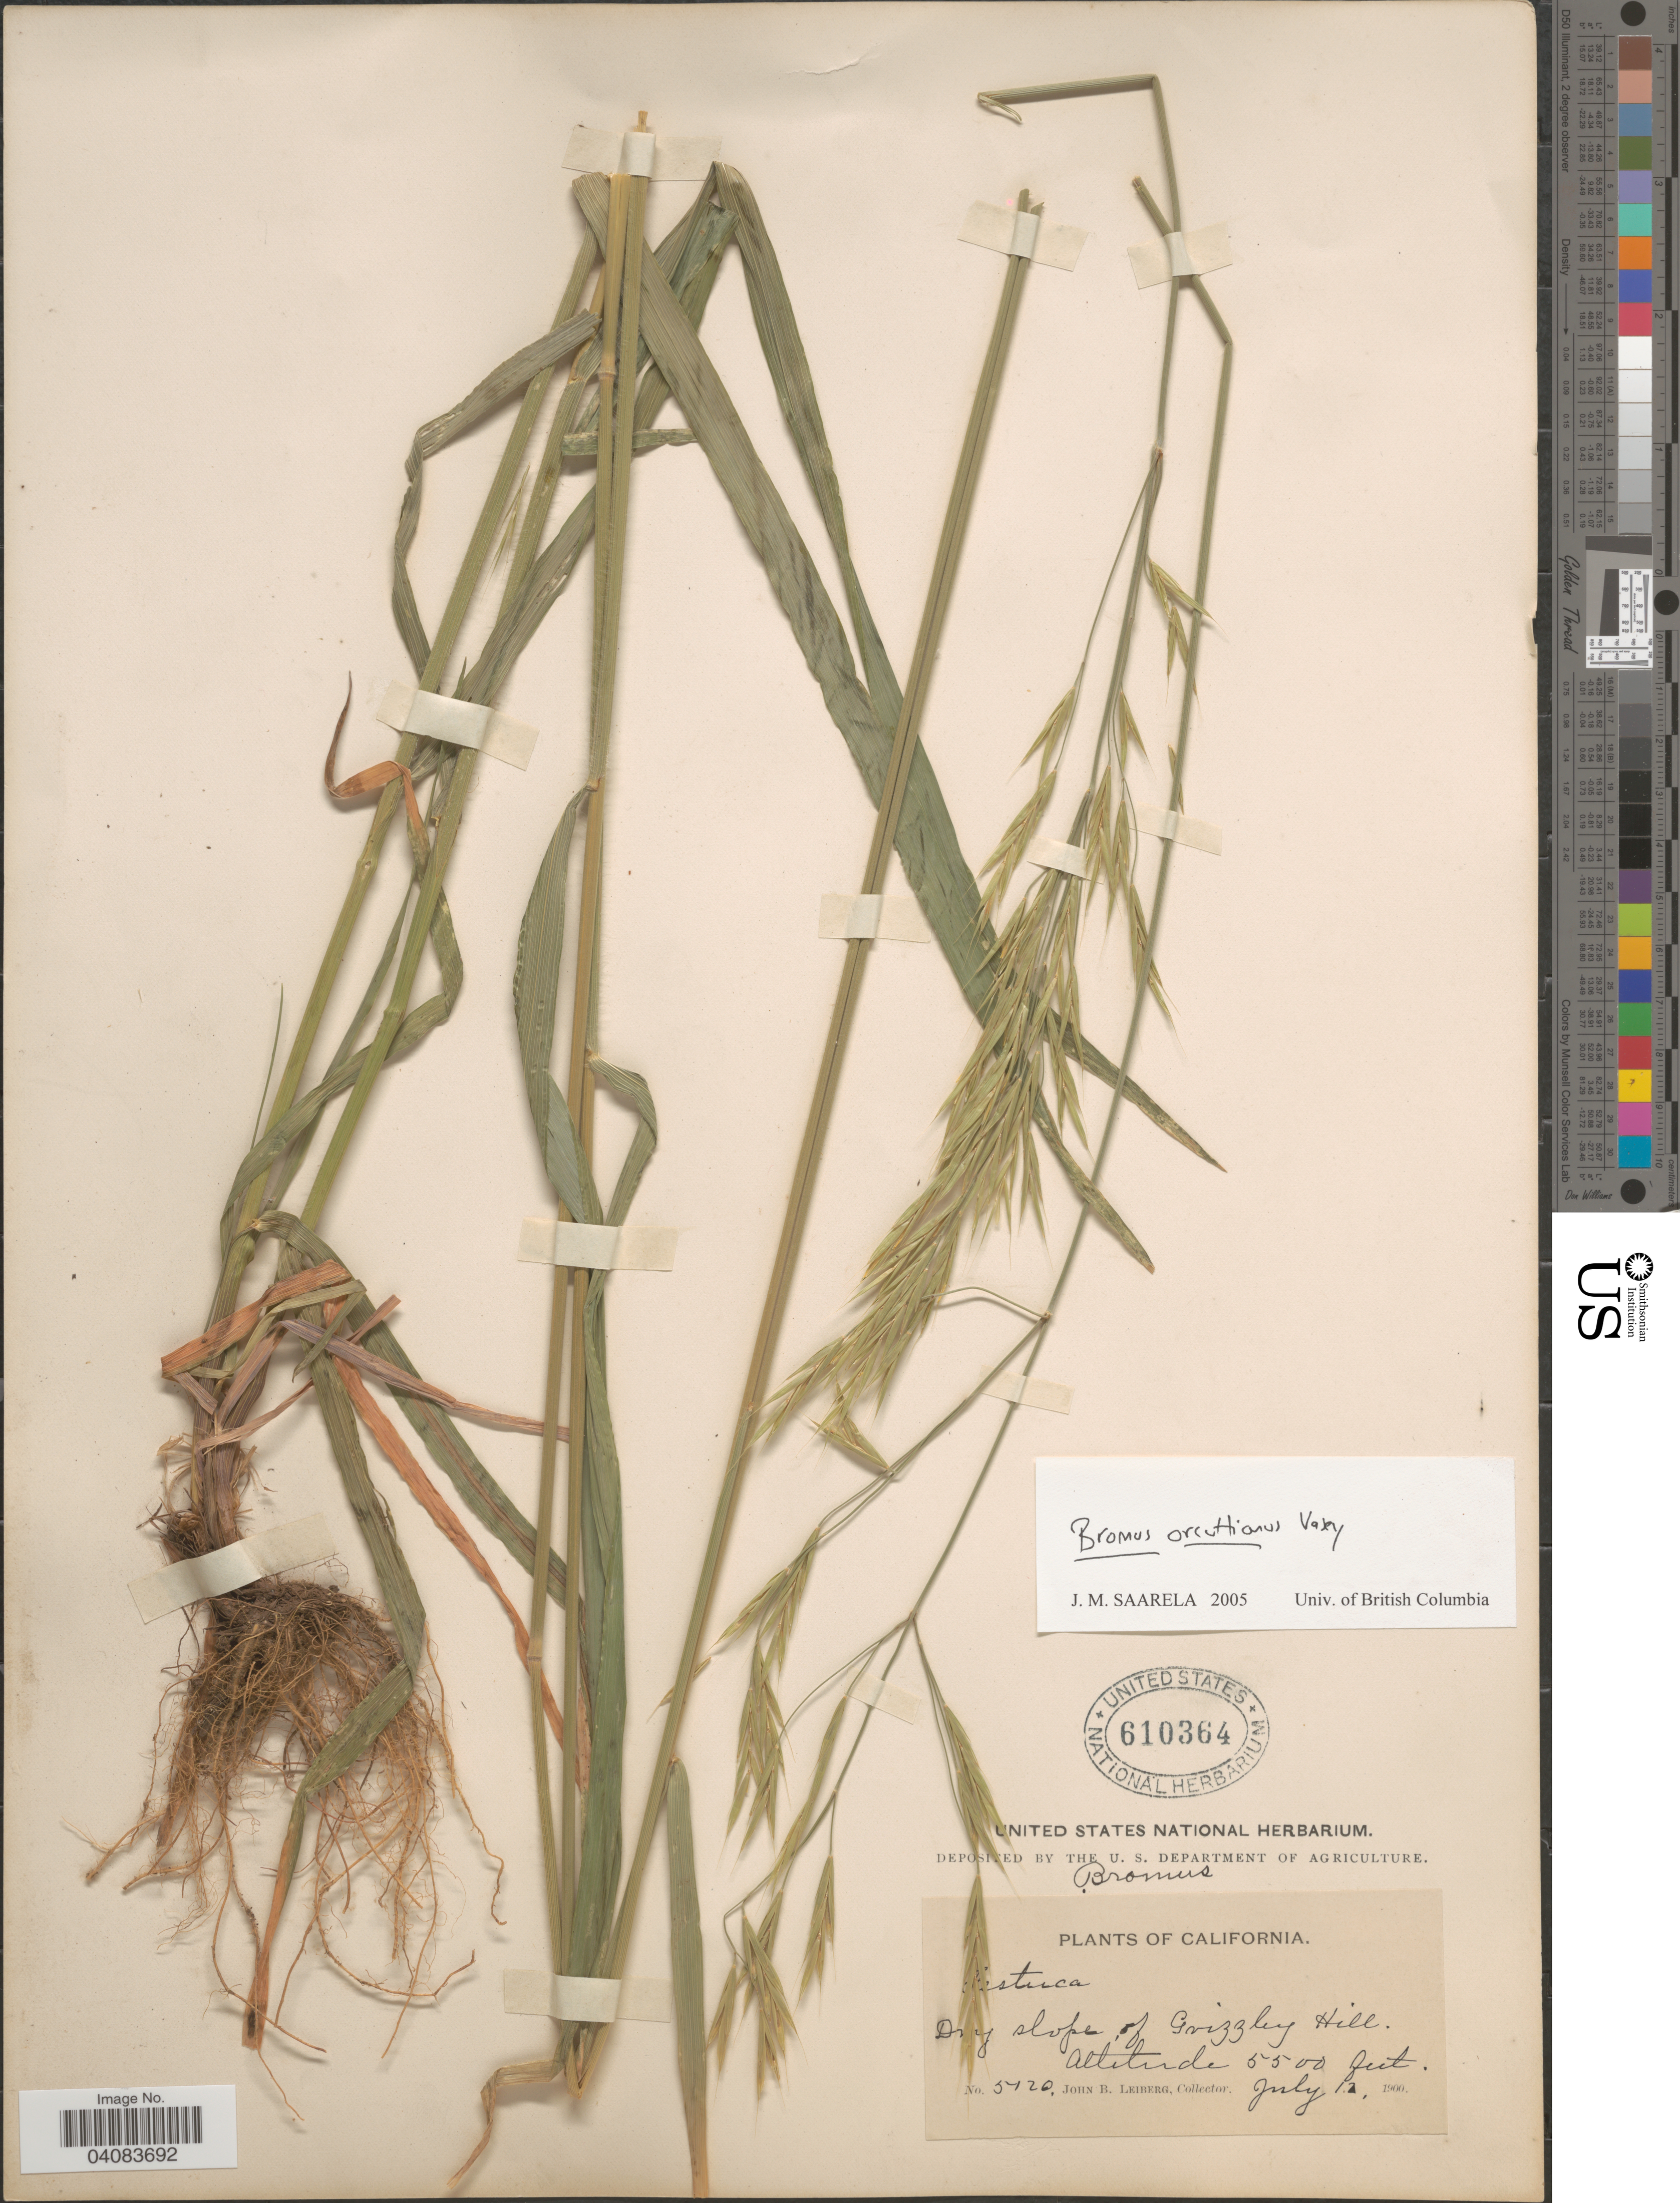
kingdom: Plantae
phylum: Tracheophyta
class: Liliopsida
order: Poales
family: Poaceae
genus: Bromus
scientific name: Bromus orcuttianus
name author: Vasey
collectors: J. B. Leiberg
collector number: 5120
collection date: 1900-07-12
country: United States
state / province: California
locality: Slope of Grizzley Hill.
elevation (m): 1676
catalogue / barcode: US 610364